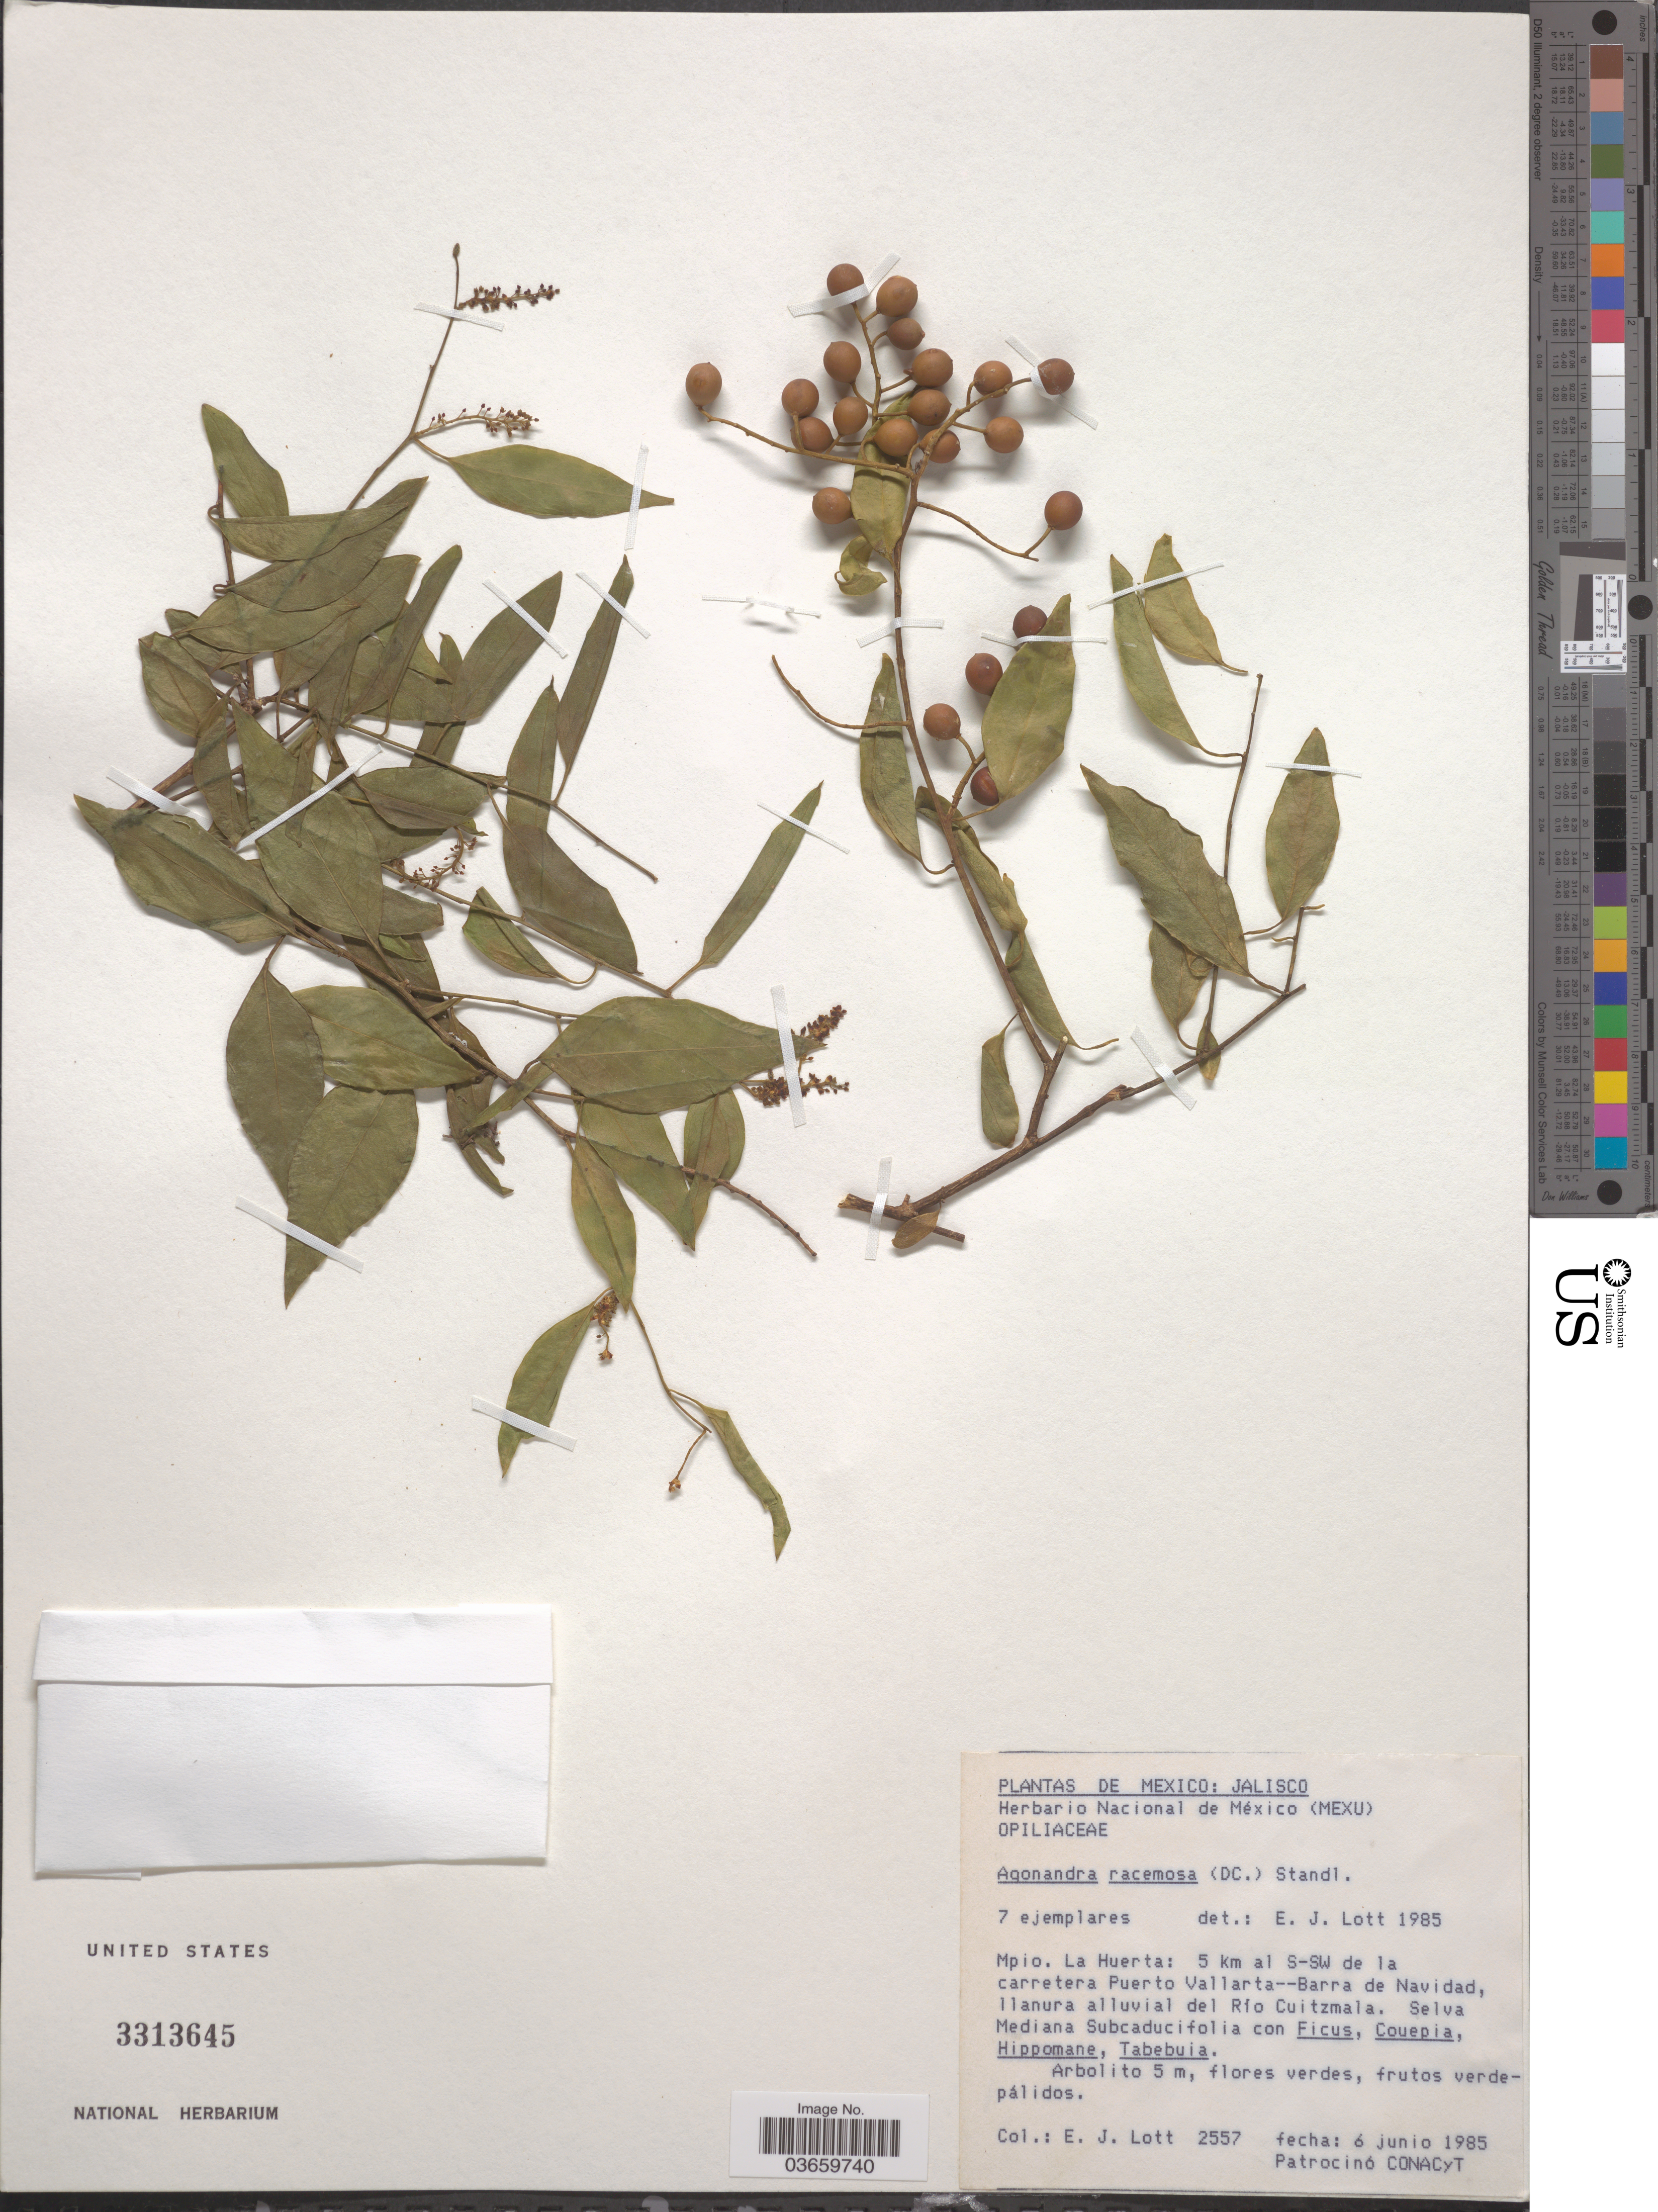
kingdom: Plantae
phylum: Tracheophyta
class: Magnoliopsida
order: Santalales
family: Opiliaceae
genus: Agonandra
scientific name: Agonandra racemosa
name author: (DC.) Standl.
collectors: E. Lott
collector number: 2557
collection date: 1985-06-06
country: Mexico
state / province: Jalisco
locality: Mpio. La Huerta: 5 km al S-SW de la carretera Puerto Vallarta -- Barra de Navidad, llanura alluvial del Río Cuitzmala.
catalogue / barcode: US 3313645